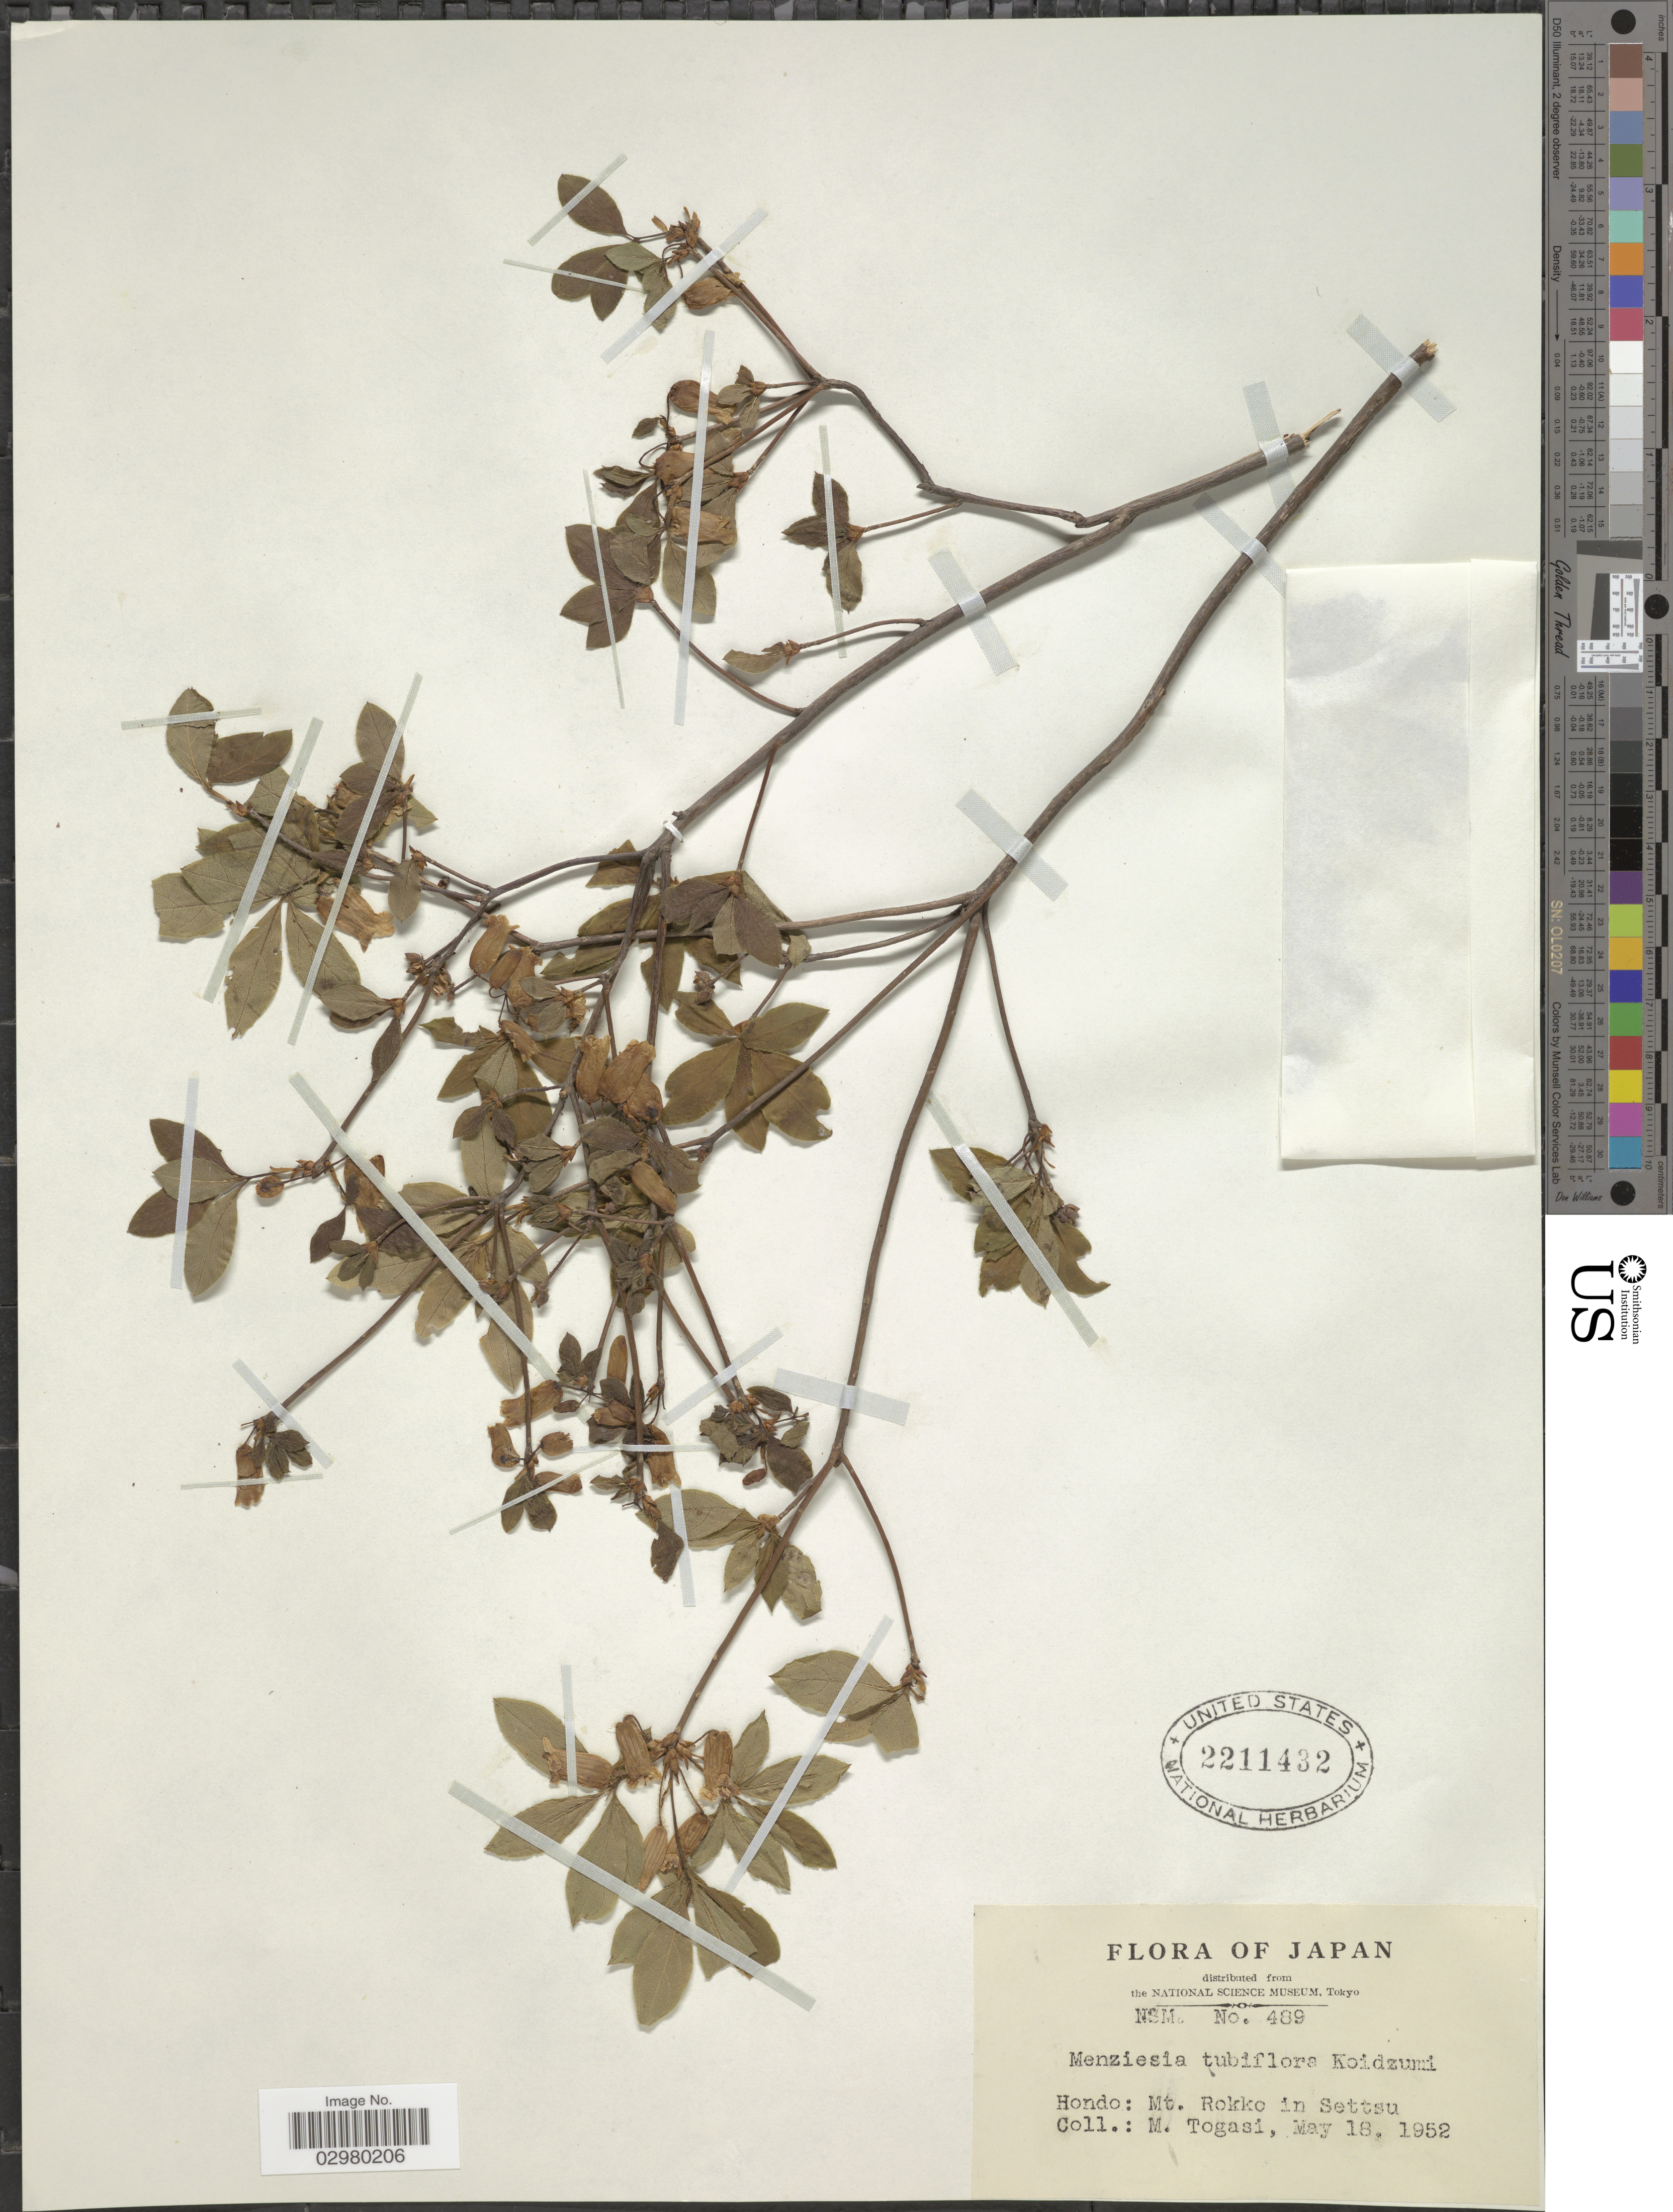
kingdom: Plantae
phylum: Tracheophyta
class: Magnoliopsida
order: Ericales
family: Ericaceae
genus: Menziesia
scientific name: Menziesia tubiflora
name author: Koidz.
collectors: M. Togasi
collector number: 489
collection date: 1952-05-18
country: Japan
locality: Mt. Rokko in Settsu.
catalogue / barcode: US 2211432